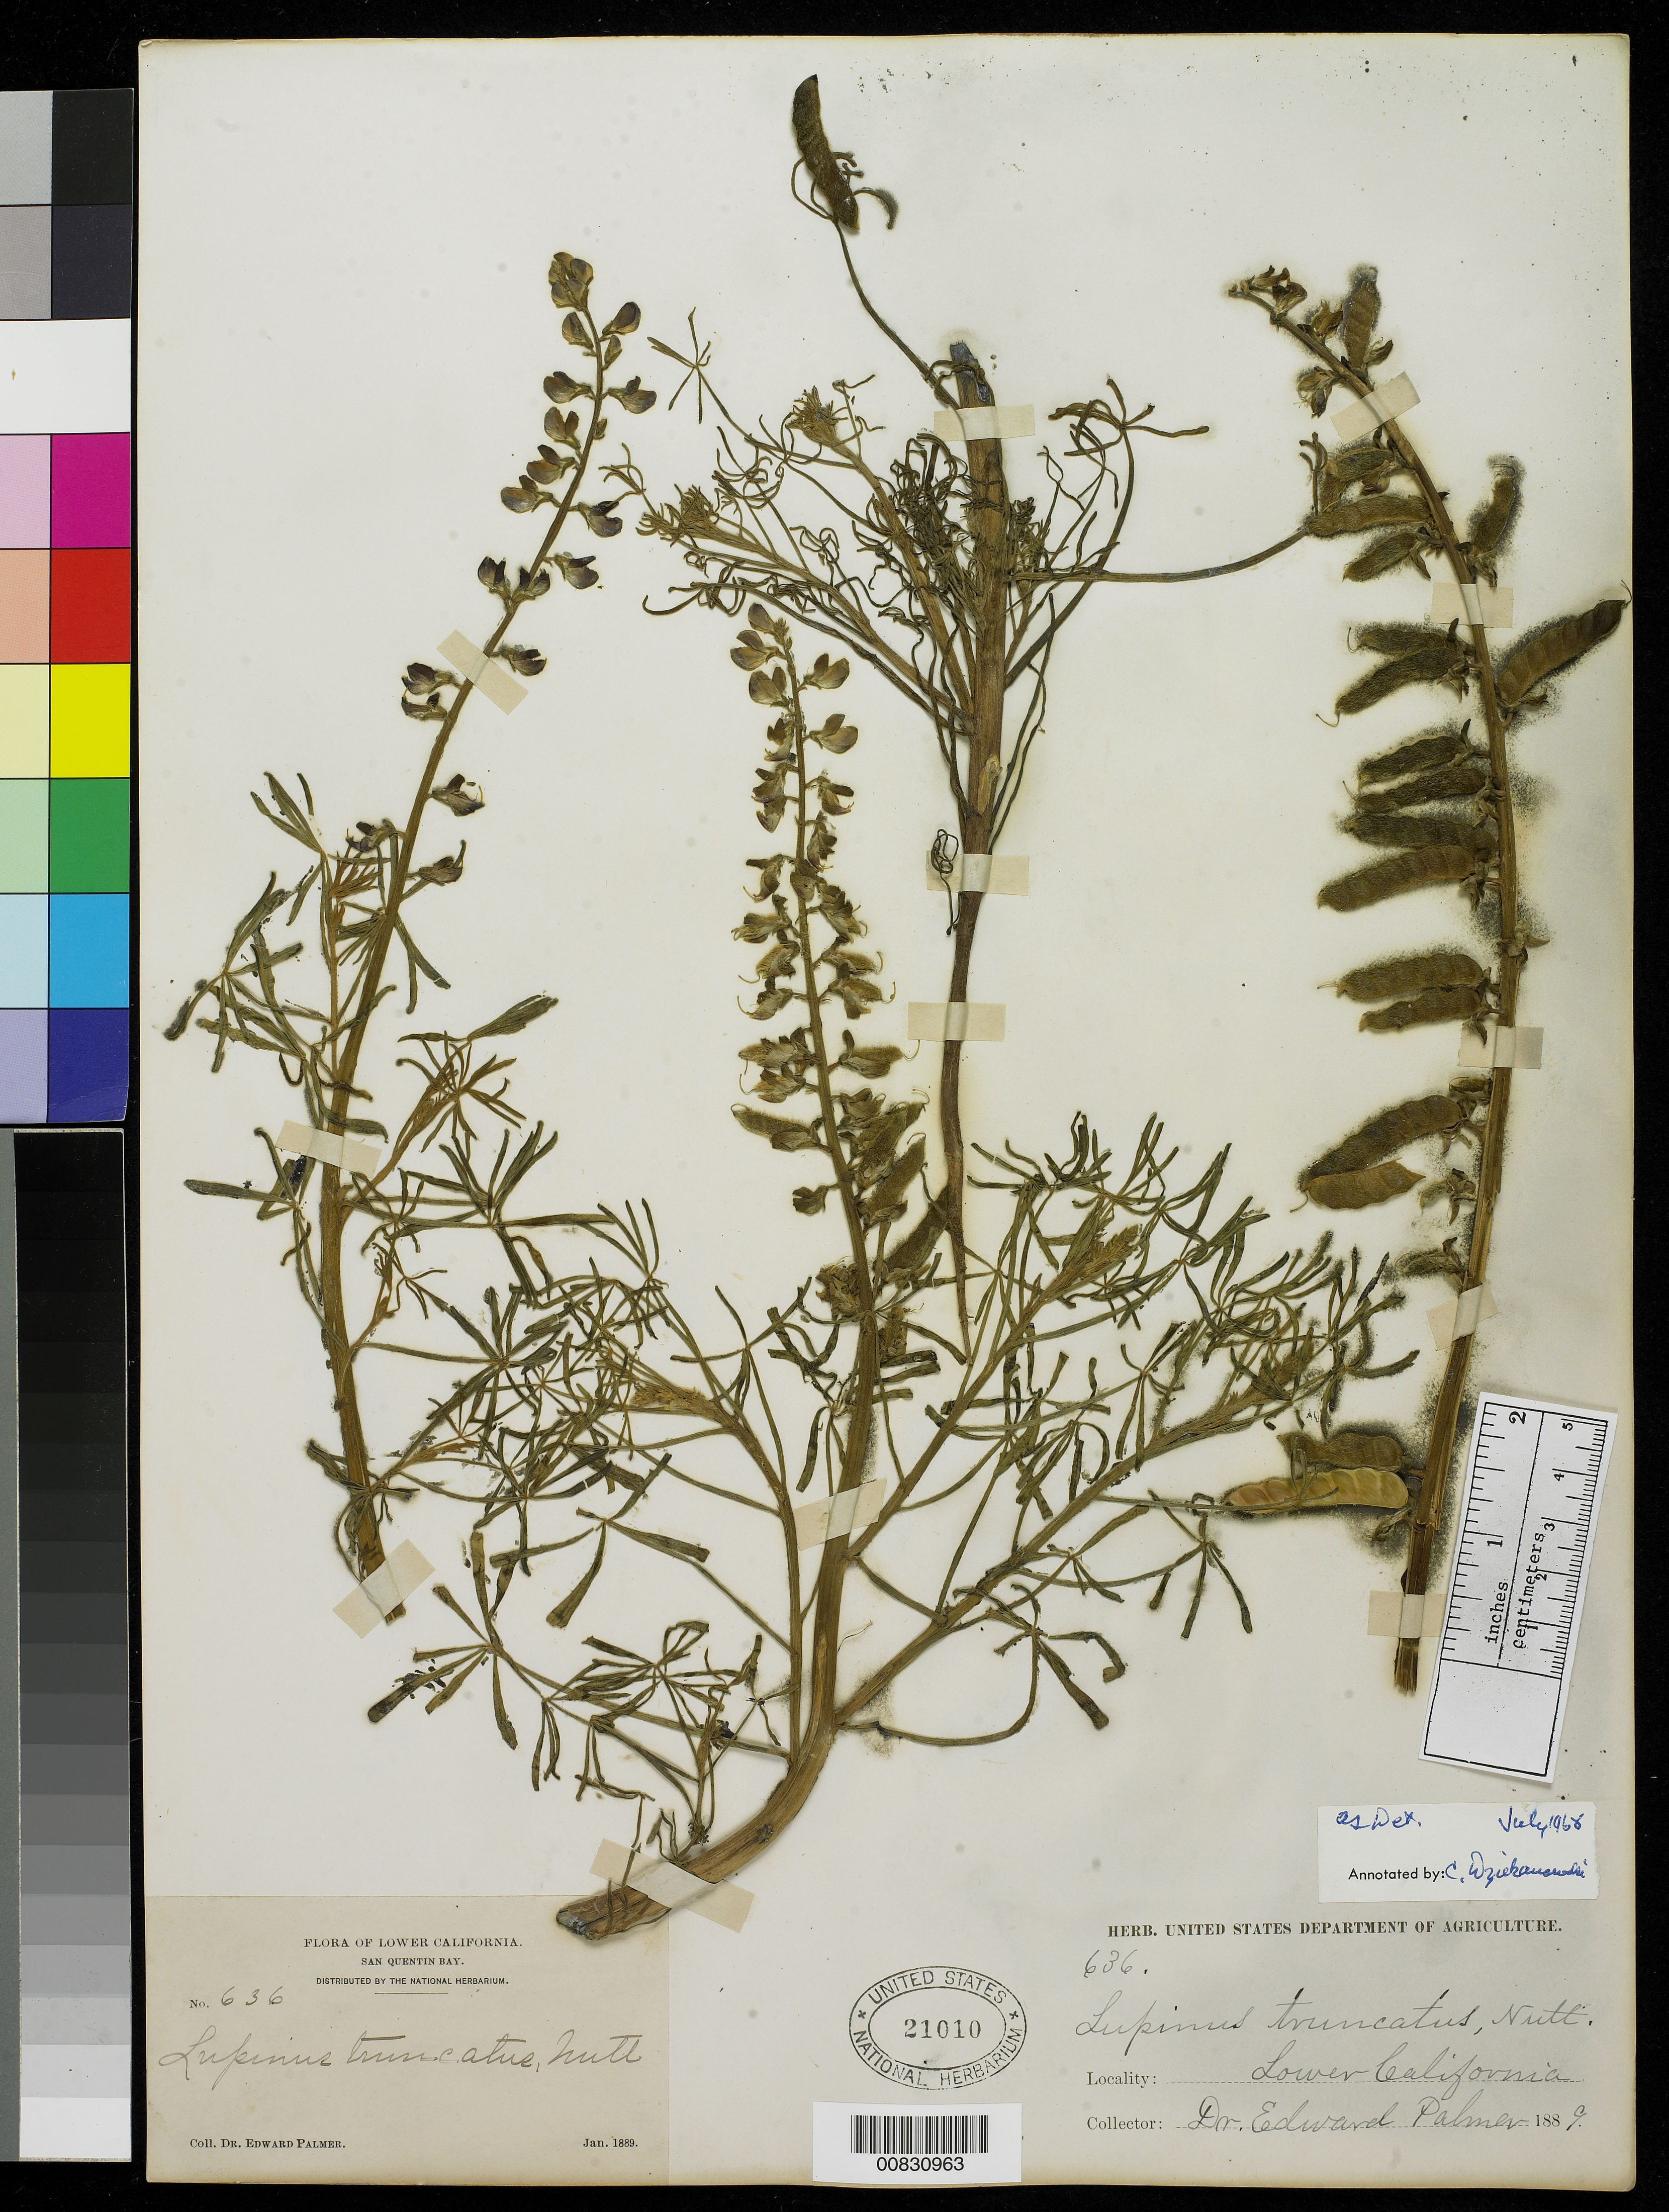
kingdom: Plantae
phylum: Tracheophyta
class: Magnoliopsida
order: Fabales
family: Fabaceae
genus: Lupinus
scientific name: Lupinus truncatus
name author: Nutt. ex Hook. & Arn.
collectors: E. Palmer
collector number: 636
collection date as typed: Jan 1889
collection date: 1889-01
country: Mexico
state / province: Baja California Norte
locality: San Quentin Bay, Baja California.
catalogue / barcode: US 21010